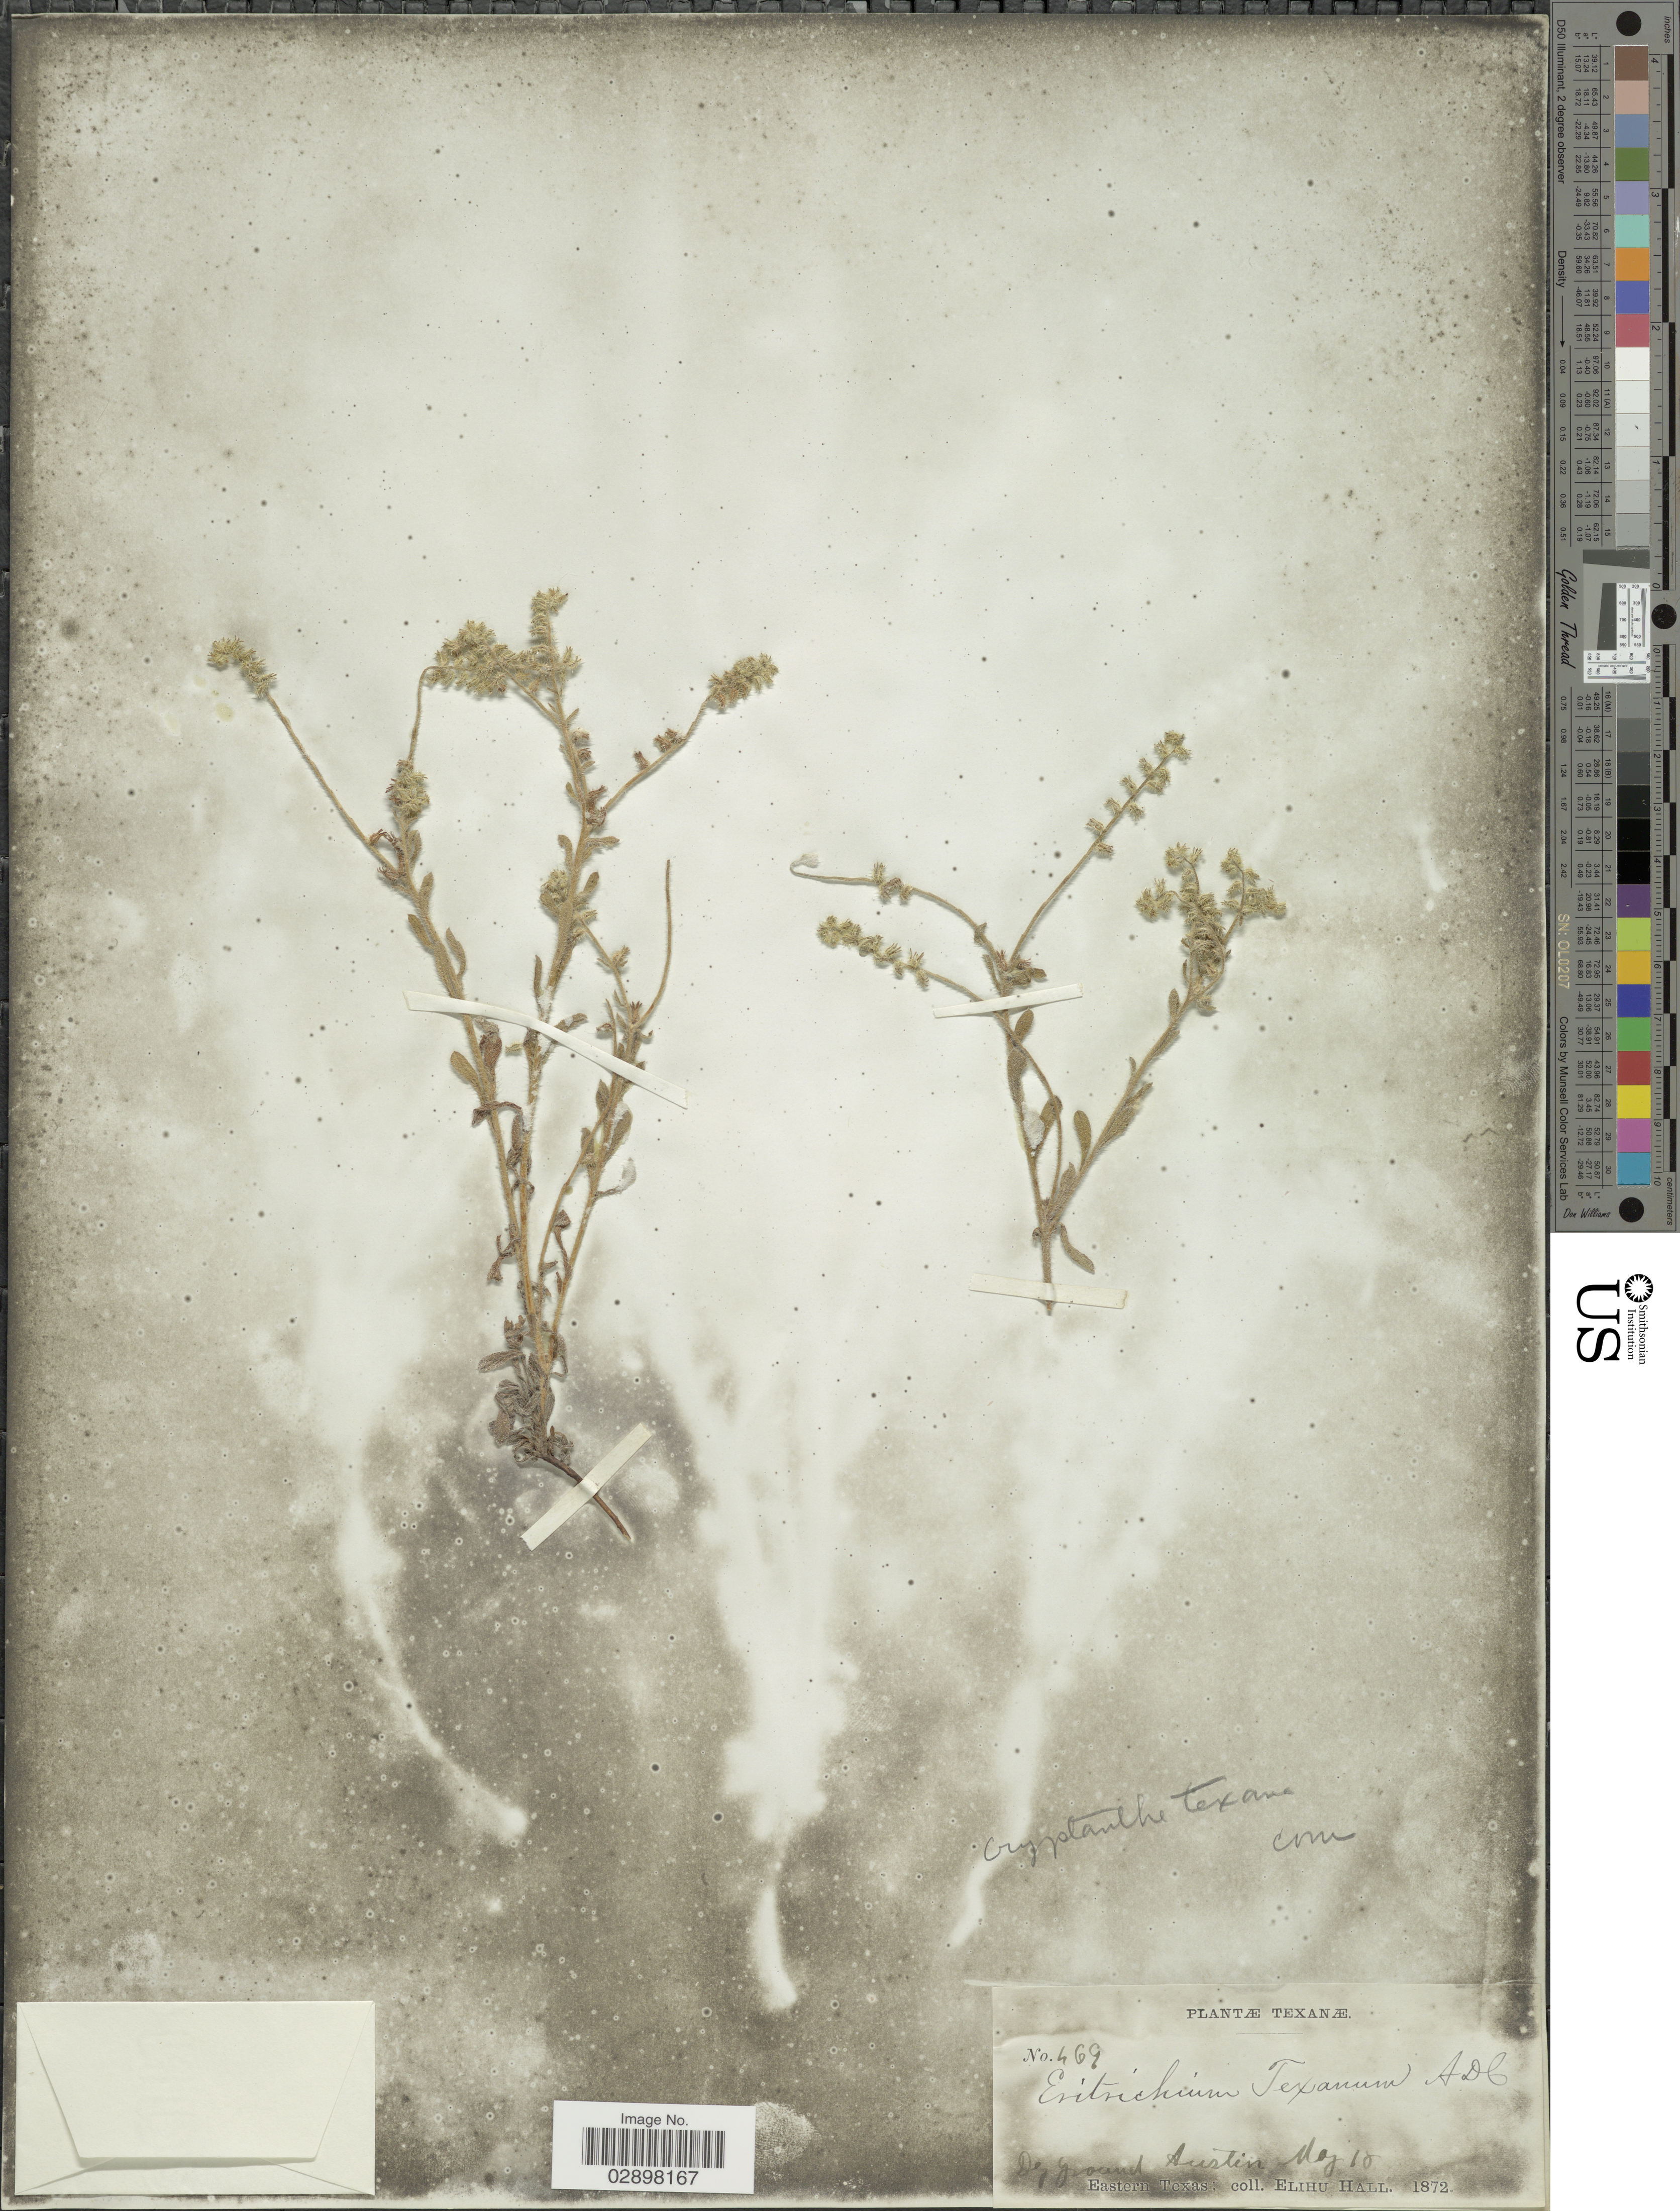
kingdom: Plantae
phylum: Tracheophyta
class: Magnoliopsida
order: Boraginales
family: Boraginaceae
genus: Cryptantha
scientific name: Cryptantha texana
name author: (A. DC.) Greene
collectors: E. Hall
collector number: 469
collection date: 1872-05-18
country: United States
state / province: Texas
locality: Austin.